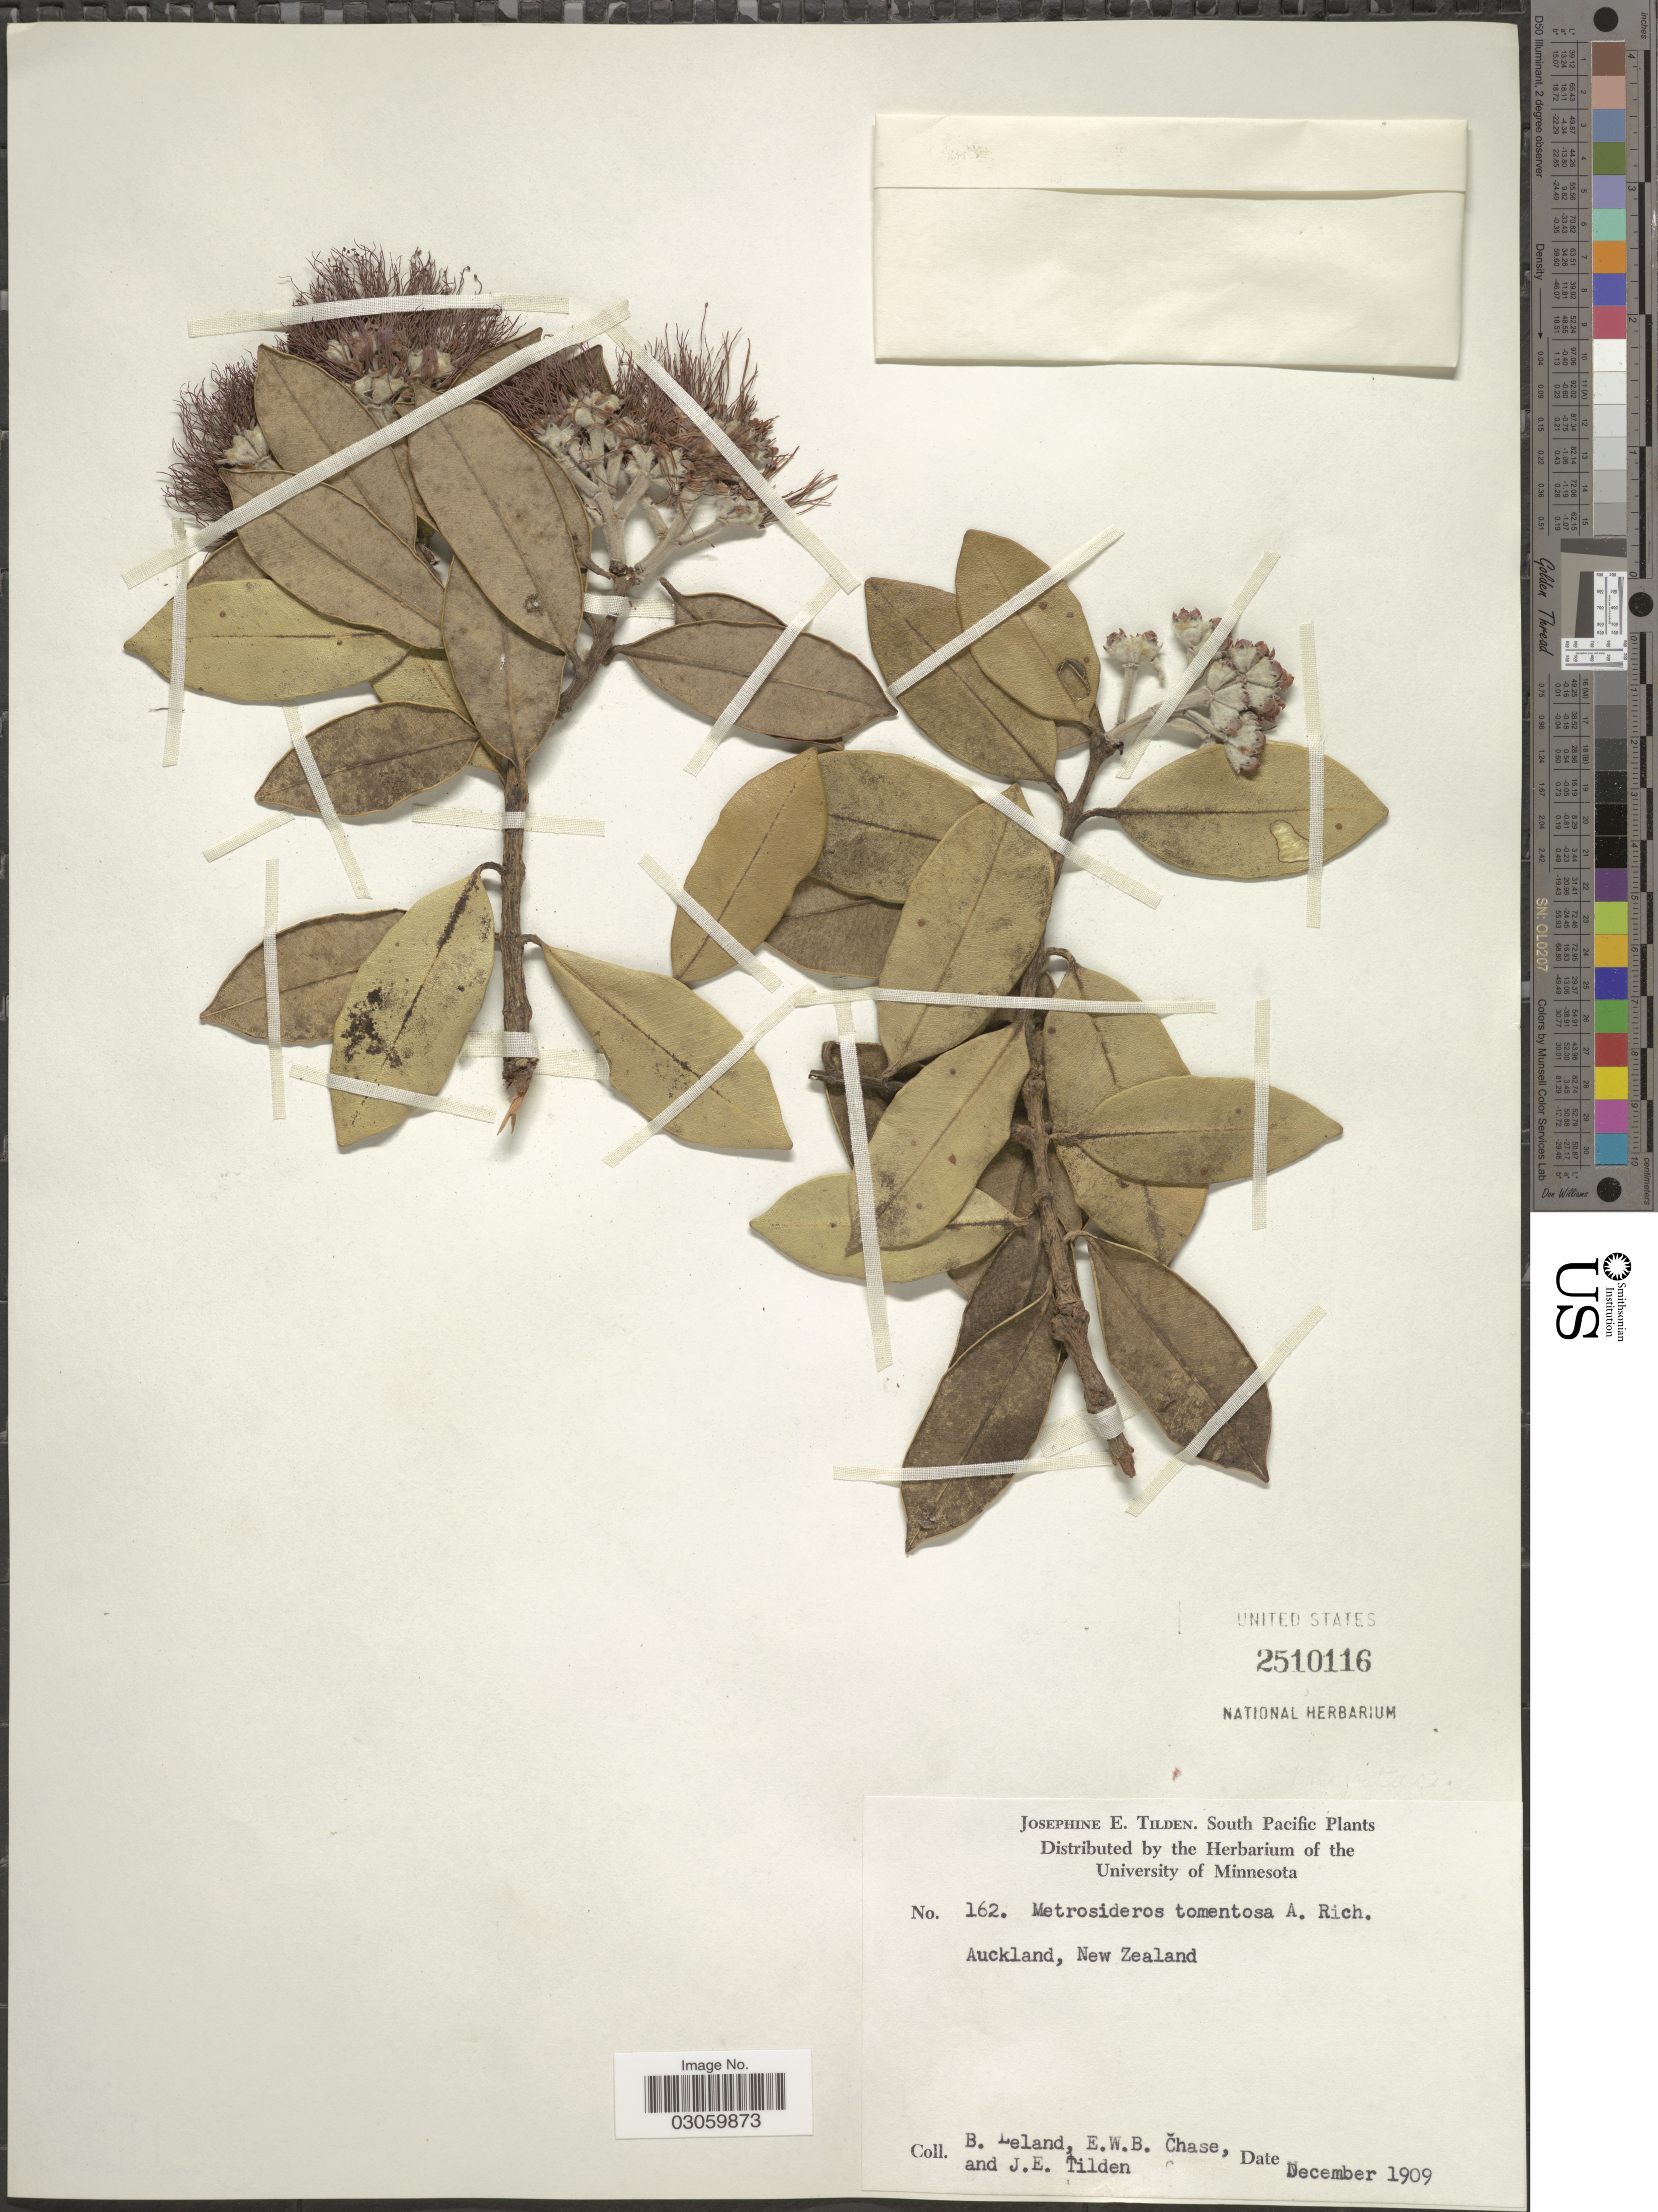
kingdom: Plantae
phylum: Tracheophyta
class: Magnoliopsida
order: Myrtales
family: Myrtaceae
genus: Metrosideros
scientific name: Metrosideros tomentosa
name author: A. Rich.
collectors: B. Leland, E. W. Chase & J. E. Tilden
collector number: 162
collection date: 1909-12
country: New Zealand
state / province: Auckland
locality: South Pacific.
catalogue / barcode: US 2510116